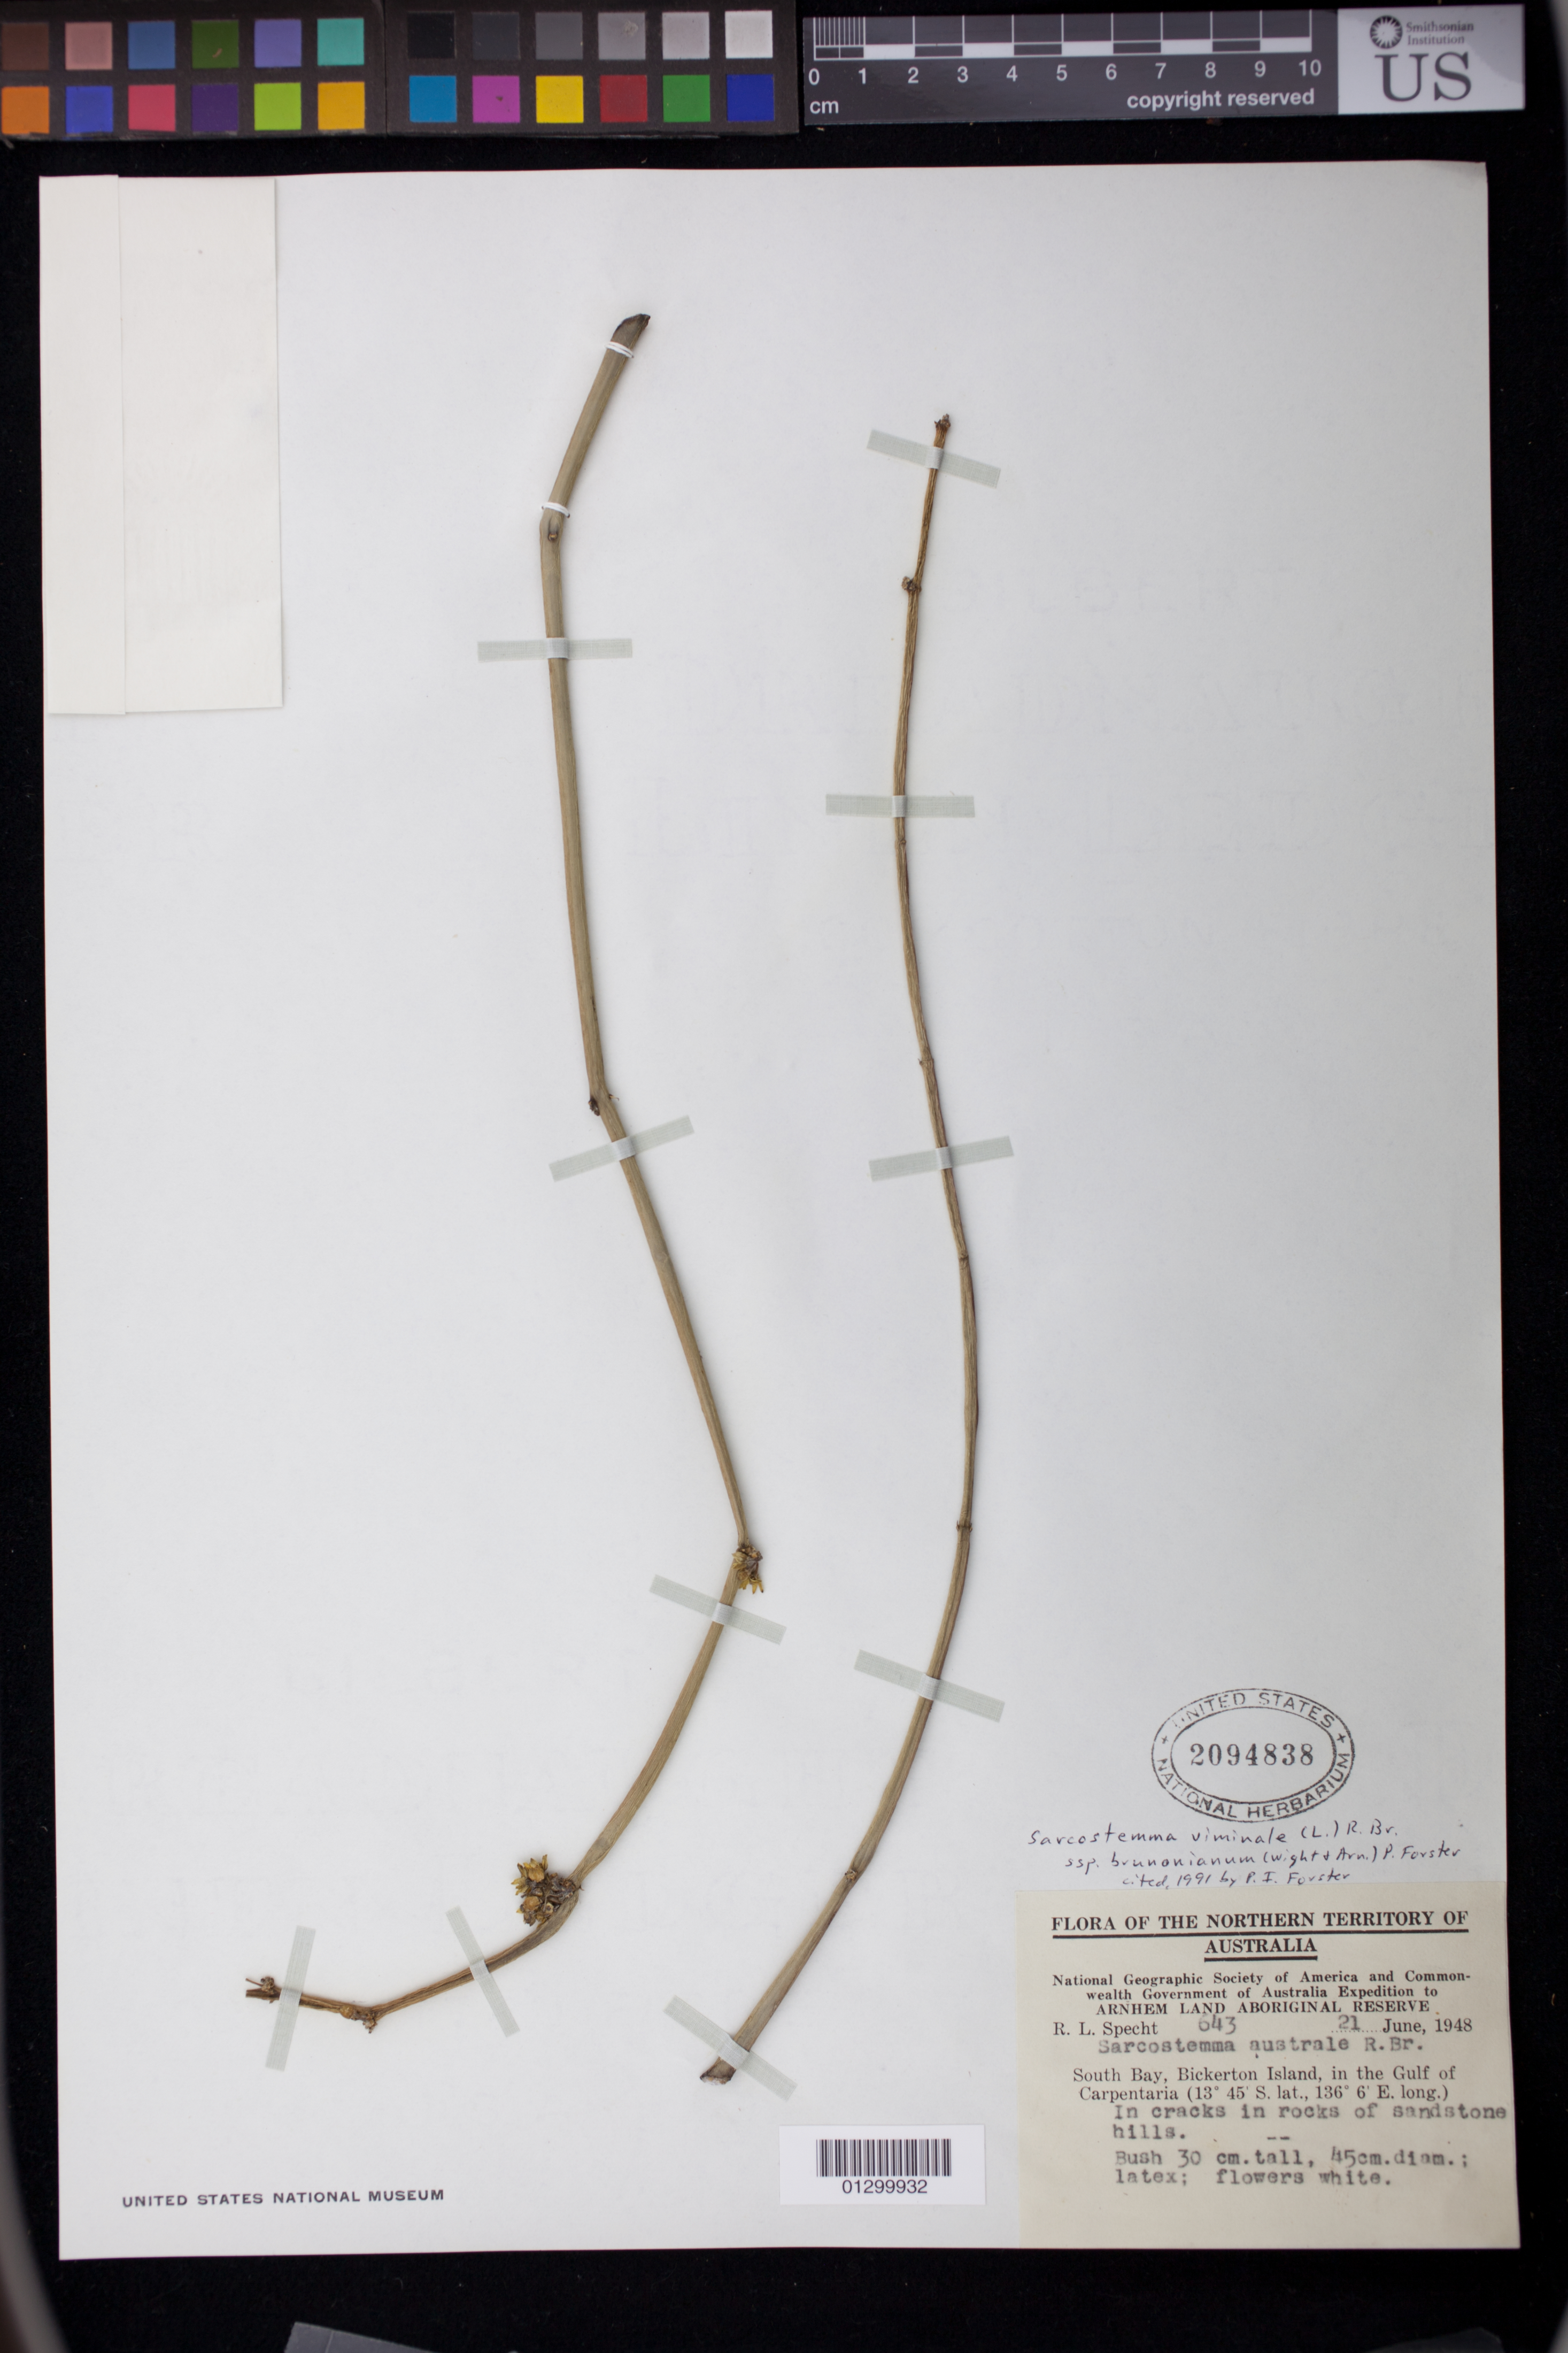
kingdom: Plantae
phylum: Tracheophyta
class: Magnoliopsida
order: Gentianales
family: Apocynaceae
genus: Sarcostemma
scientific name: Sarcostemma viminale subsp. brunonianum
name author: (Wight & Arn.) P.I. Forst.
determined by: Forster, Paul I.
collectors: R. L. Specht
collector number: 643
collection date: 1948-06-21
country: Australia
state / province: Northern Territory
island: Bickerton Island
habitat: In cracks in rocks of sandstone hills.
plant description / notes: Bush 30 cm. tall, 40 cm. diam.; latex; flowers white.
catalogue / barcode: US 2094838